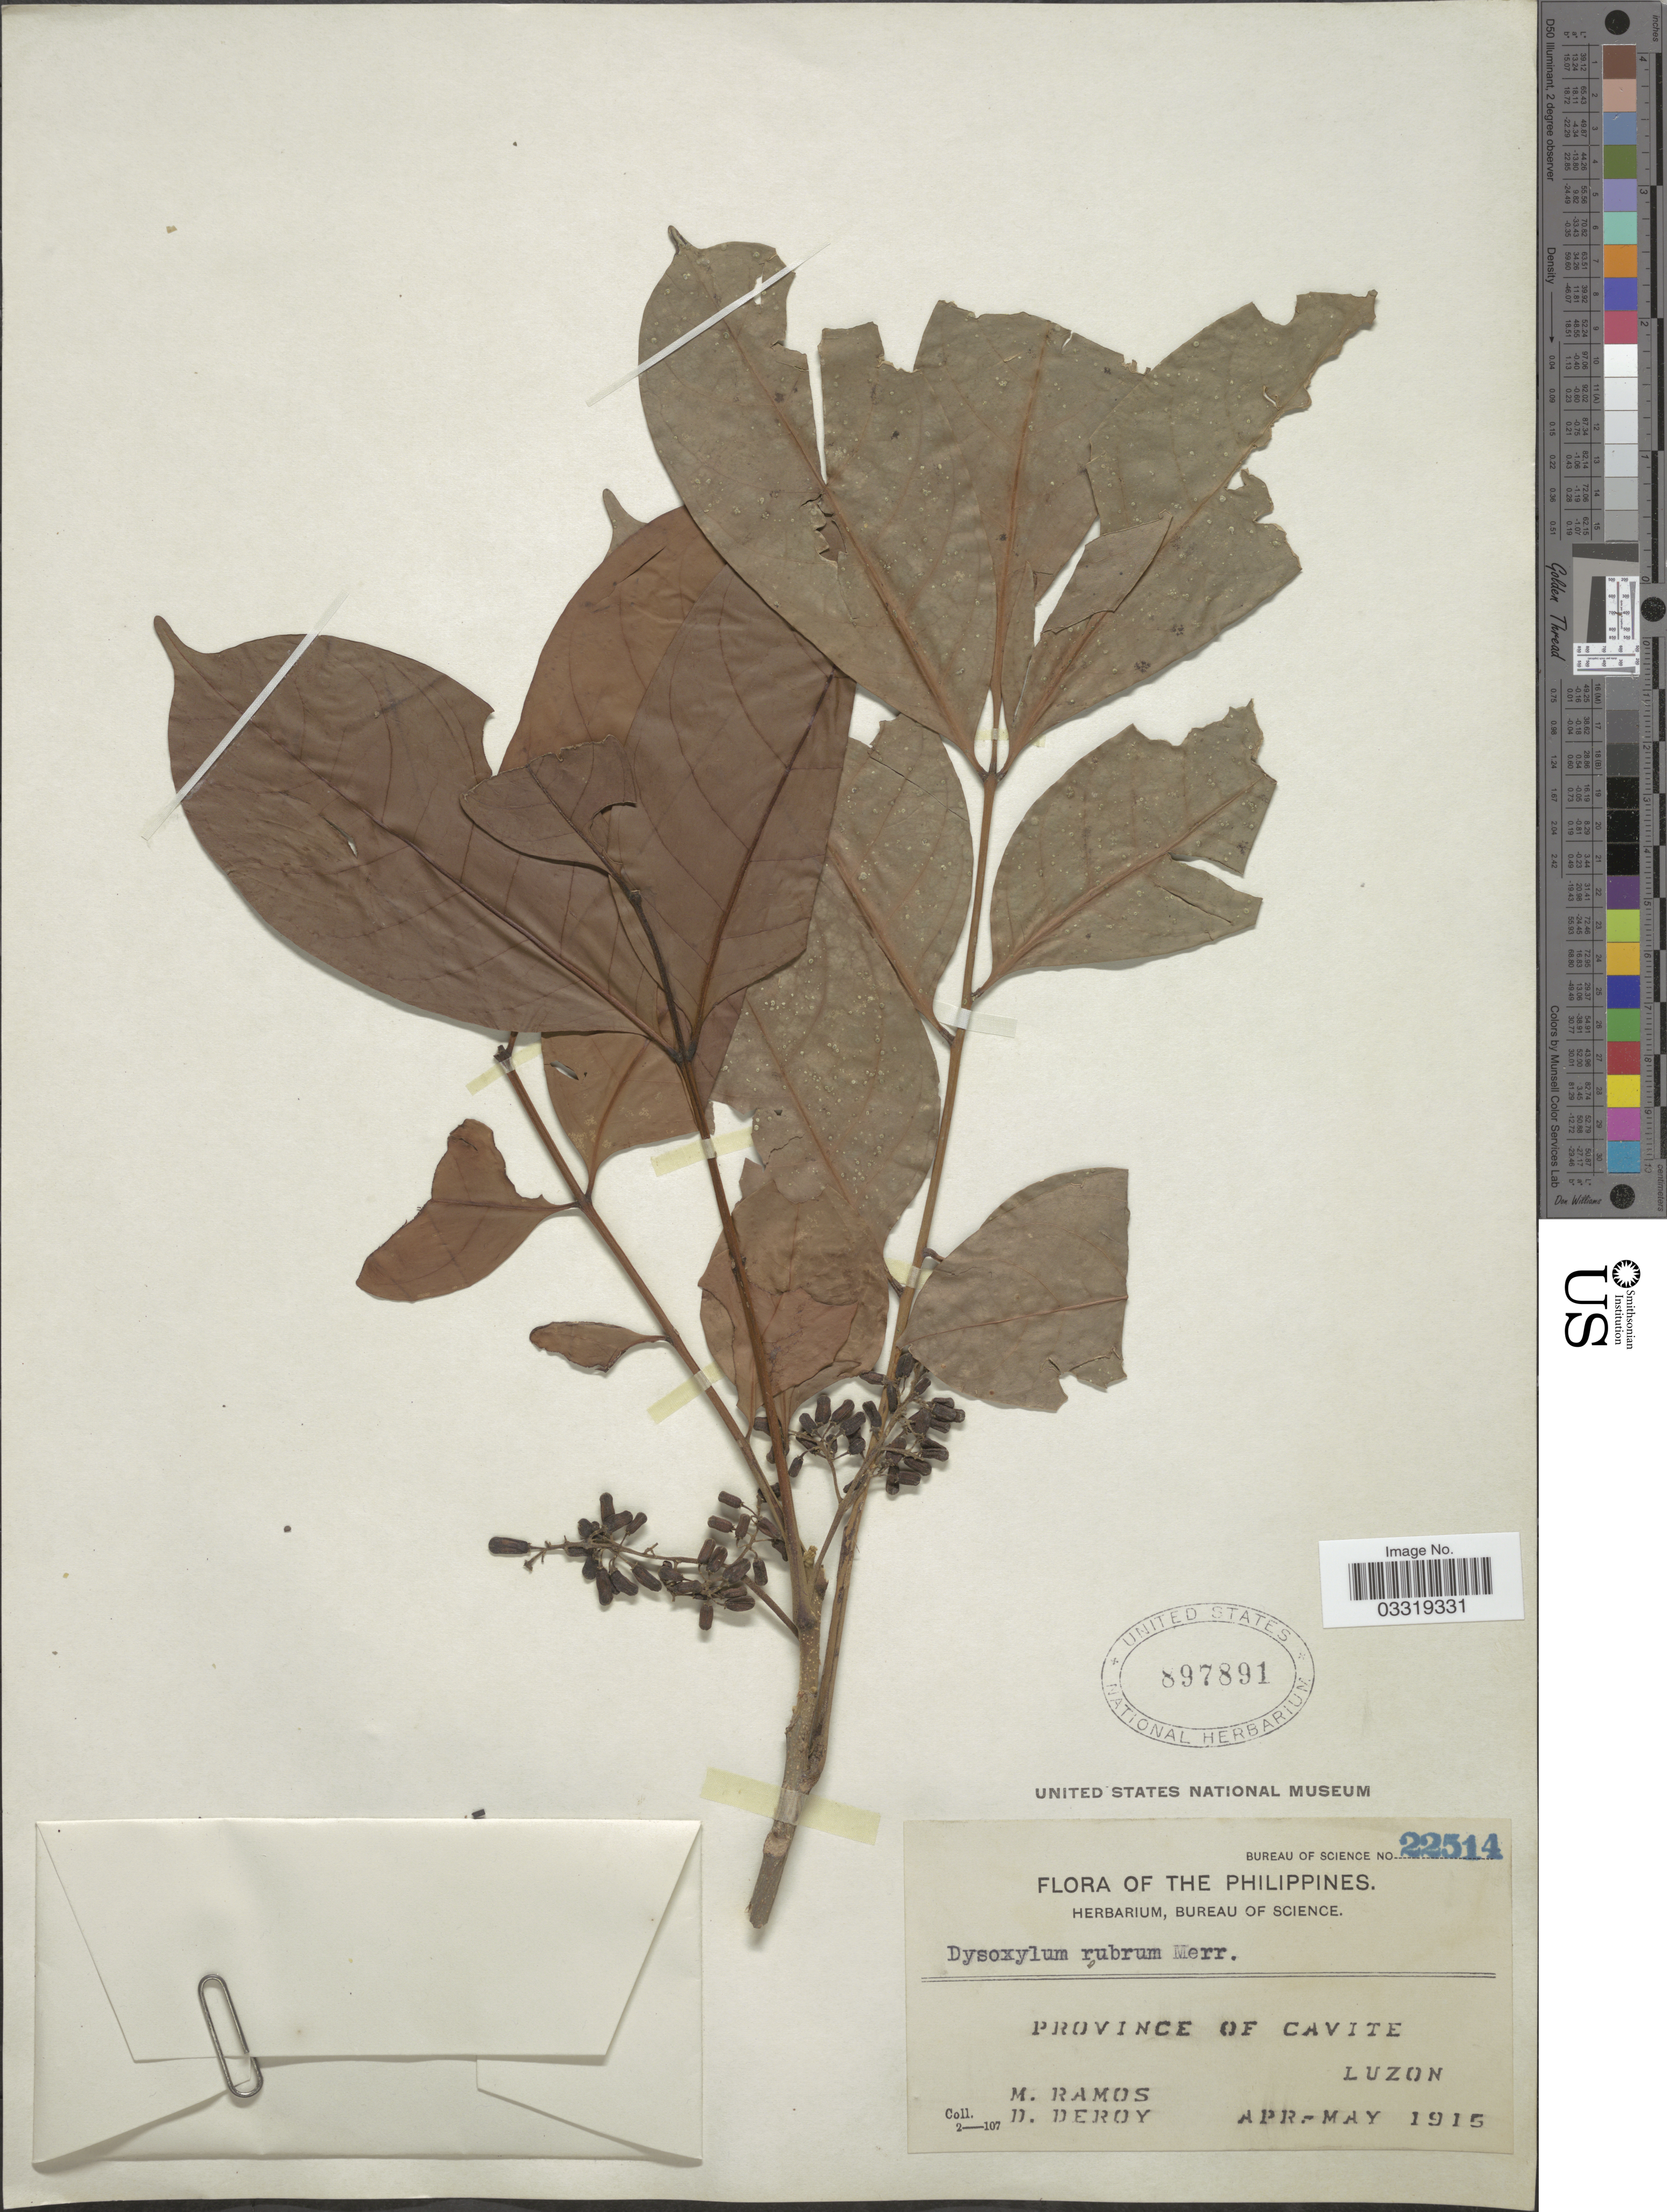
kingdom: Plantae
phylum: Tracheophyta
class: Magnoliopsida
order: Sapindales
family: Meliaceae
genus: Goniocheton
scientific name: Goniocheton arborescens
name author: Blume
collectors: M. Ramos & D. Deroy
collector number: Bureau of Science 22514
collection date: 1915-04/1915-05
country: Philippines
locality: Province of Cavite, Luzon.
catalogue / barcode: US 897891